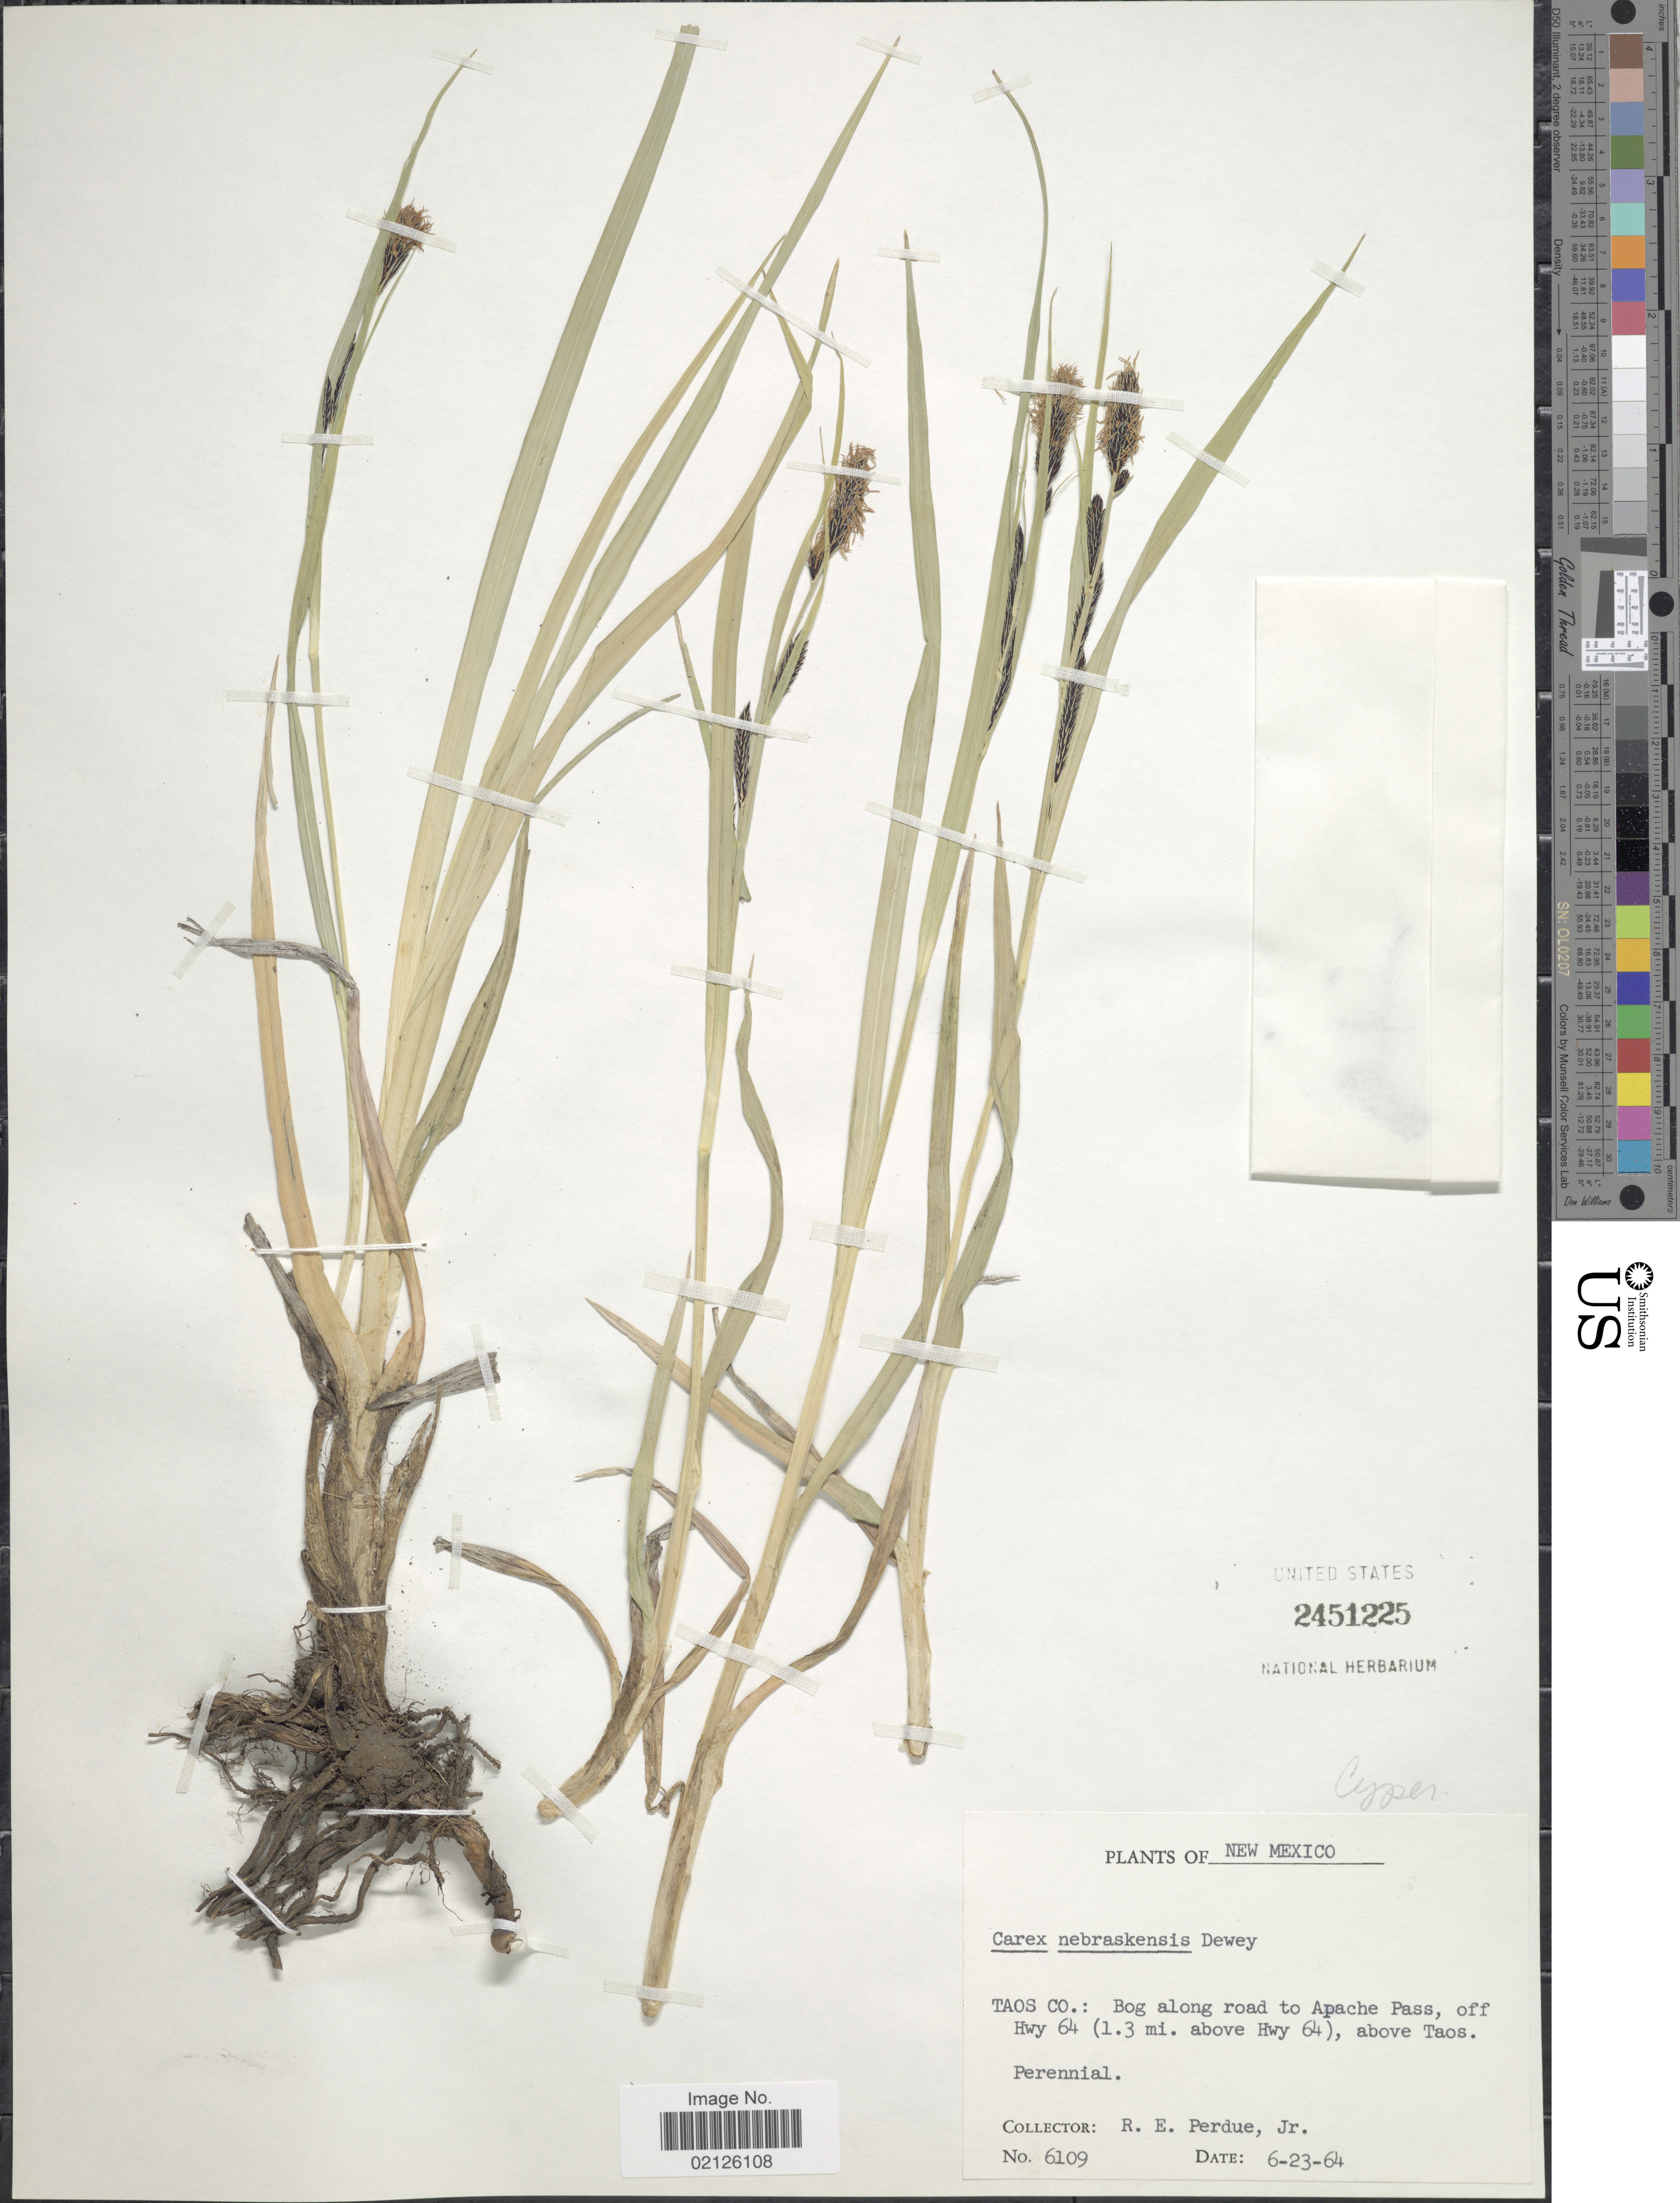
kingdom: Plantae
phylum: Tracheophyta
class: Liliopsida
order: Poales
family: Cyperaceae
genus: Carex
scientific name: Carex nebrascensis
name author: Dewey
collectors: R. E. Perdue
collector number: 6109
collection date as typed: Transcribed d/m/y: 23/6/64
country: United States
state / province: New Mexico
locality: Taos Co: Bog along road to Apache Pass, off Hwy 64 (1.3 mi above Hwy 64), above Taos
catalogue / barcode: US 2451225